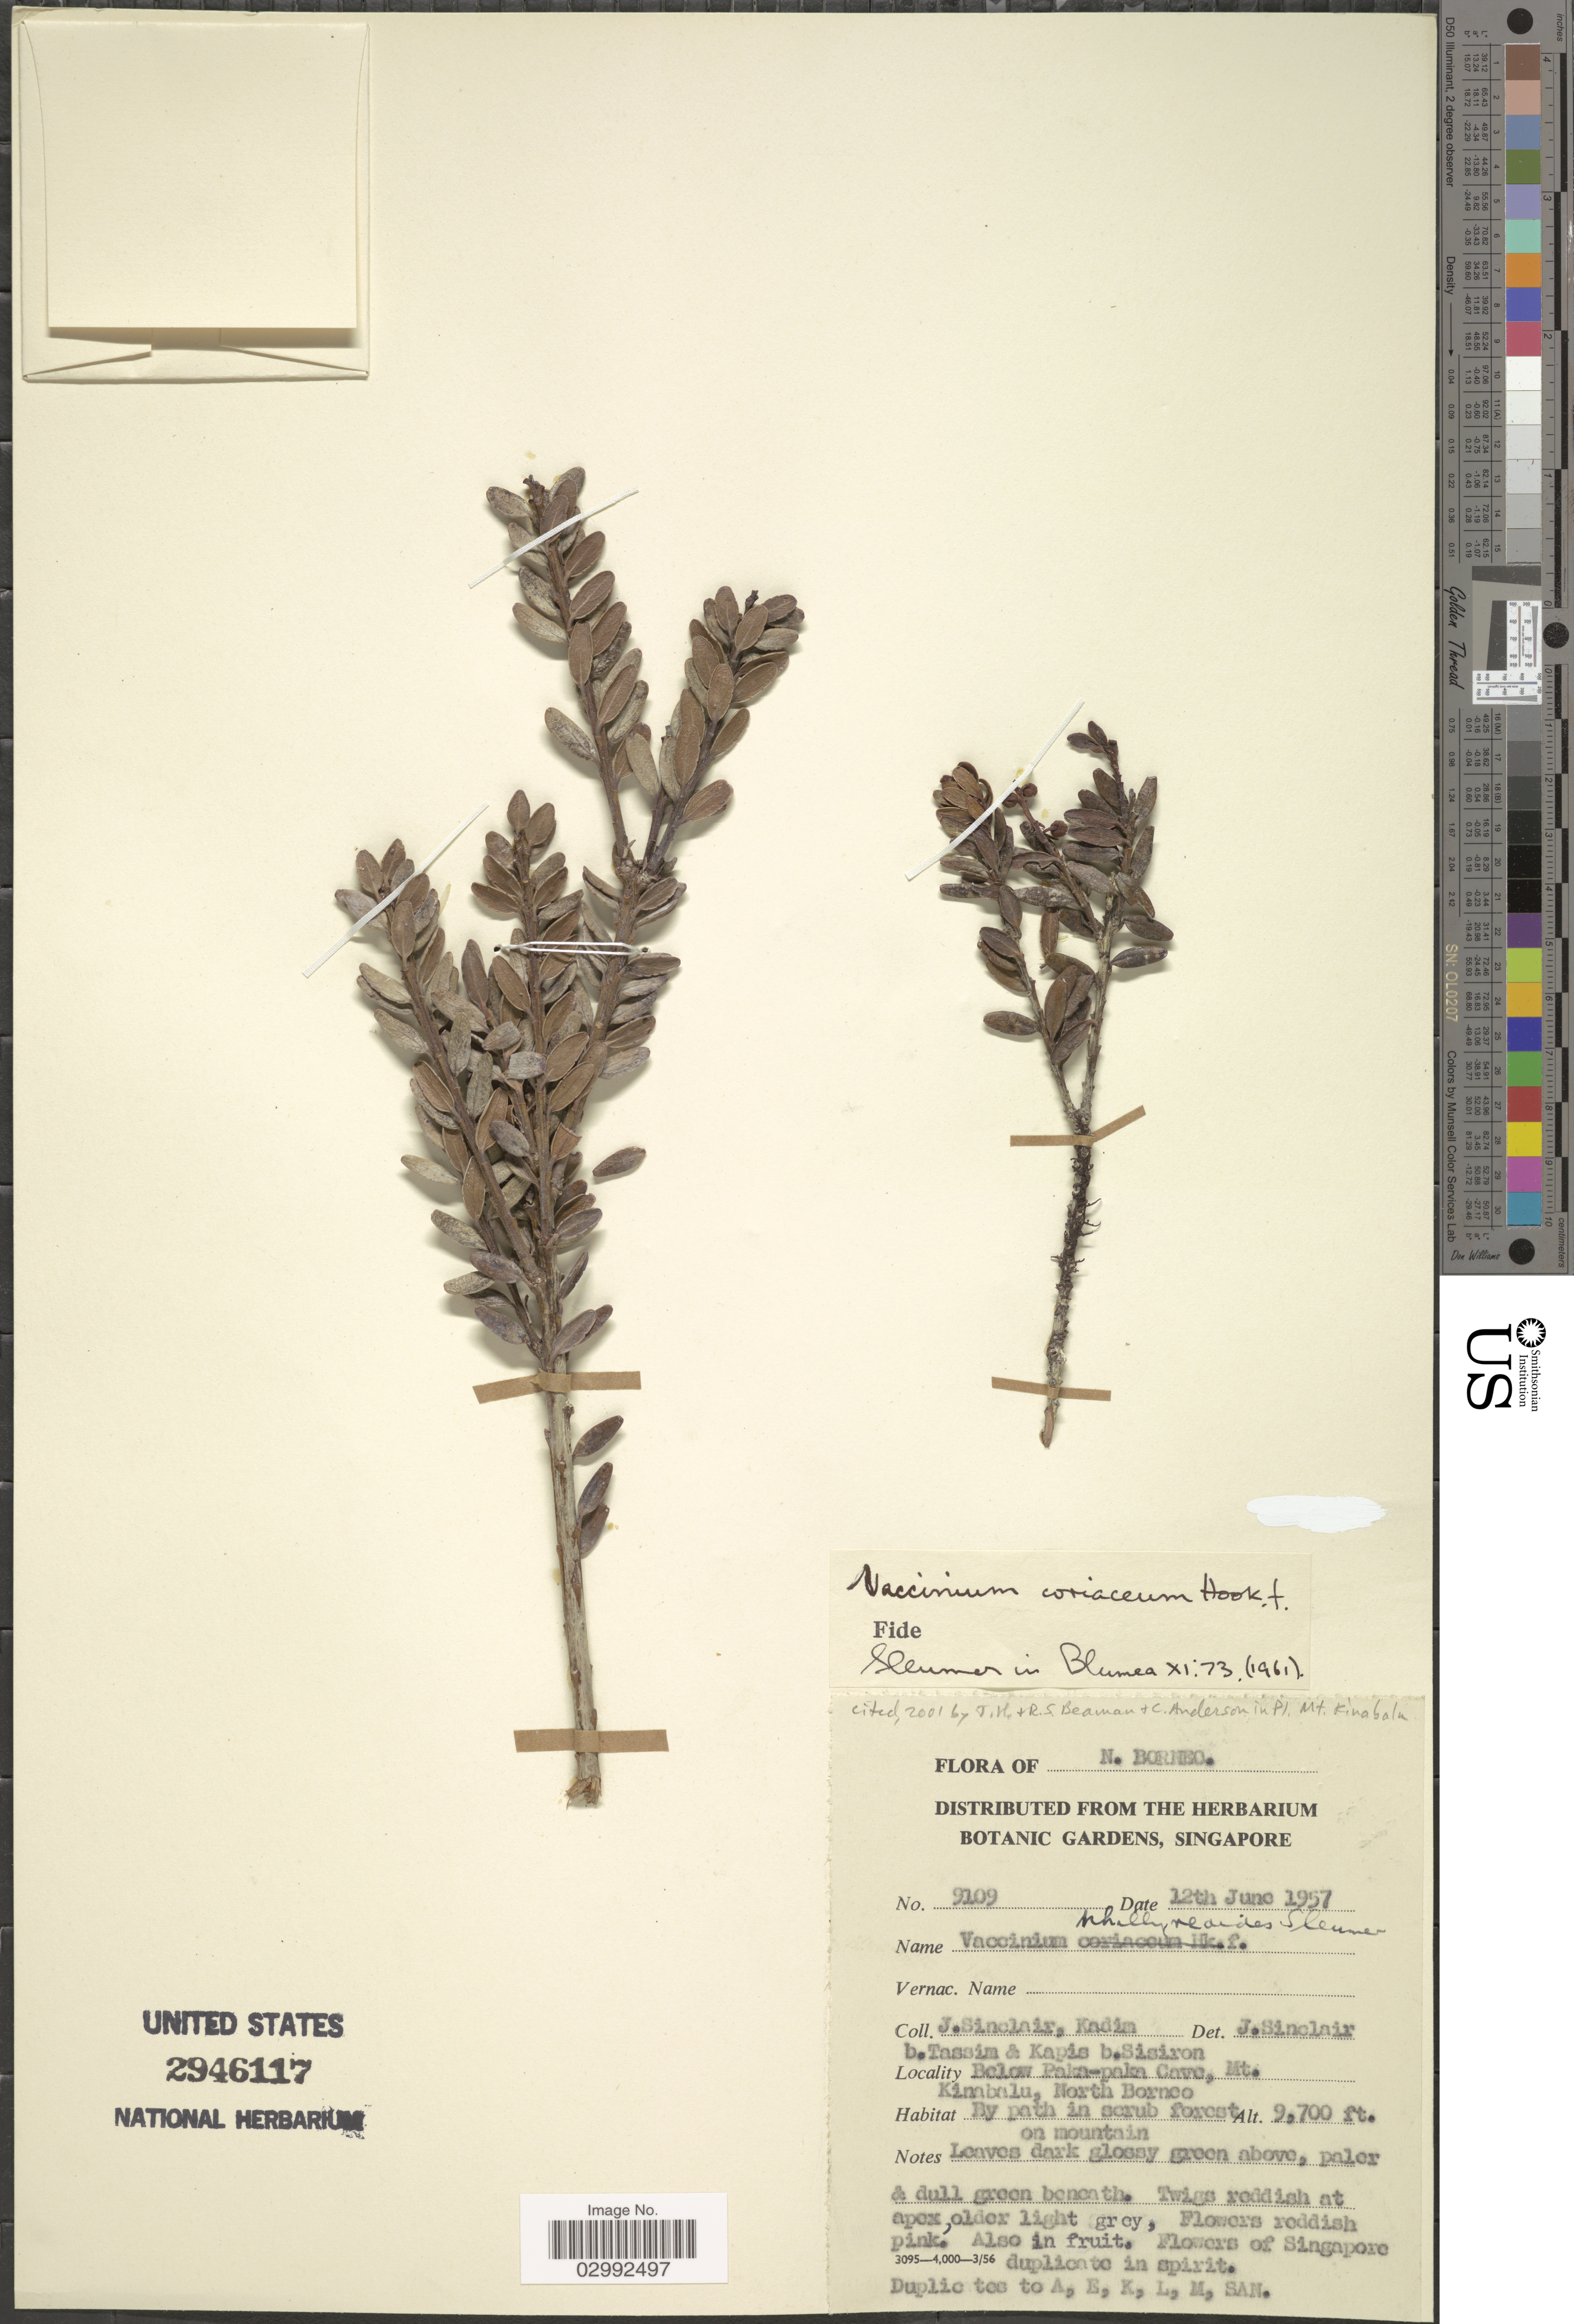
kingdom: Plantae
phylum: Tracheophyta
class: Magnoliopsida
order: Ericales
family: Ericaceae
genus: Vaccinium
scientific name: Vaccinium coriaceum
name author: Hook. f.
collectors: J. Sinclair, K. Tassim & Kapis bin Sisiron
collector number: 9109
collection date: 1957-06-12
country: Malaysia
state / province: Sabah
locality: N. Borneo, Below Paka-paka Cove, Mt. Kinabalu, North Borneo.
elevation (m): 2957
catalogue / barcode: US 2946117